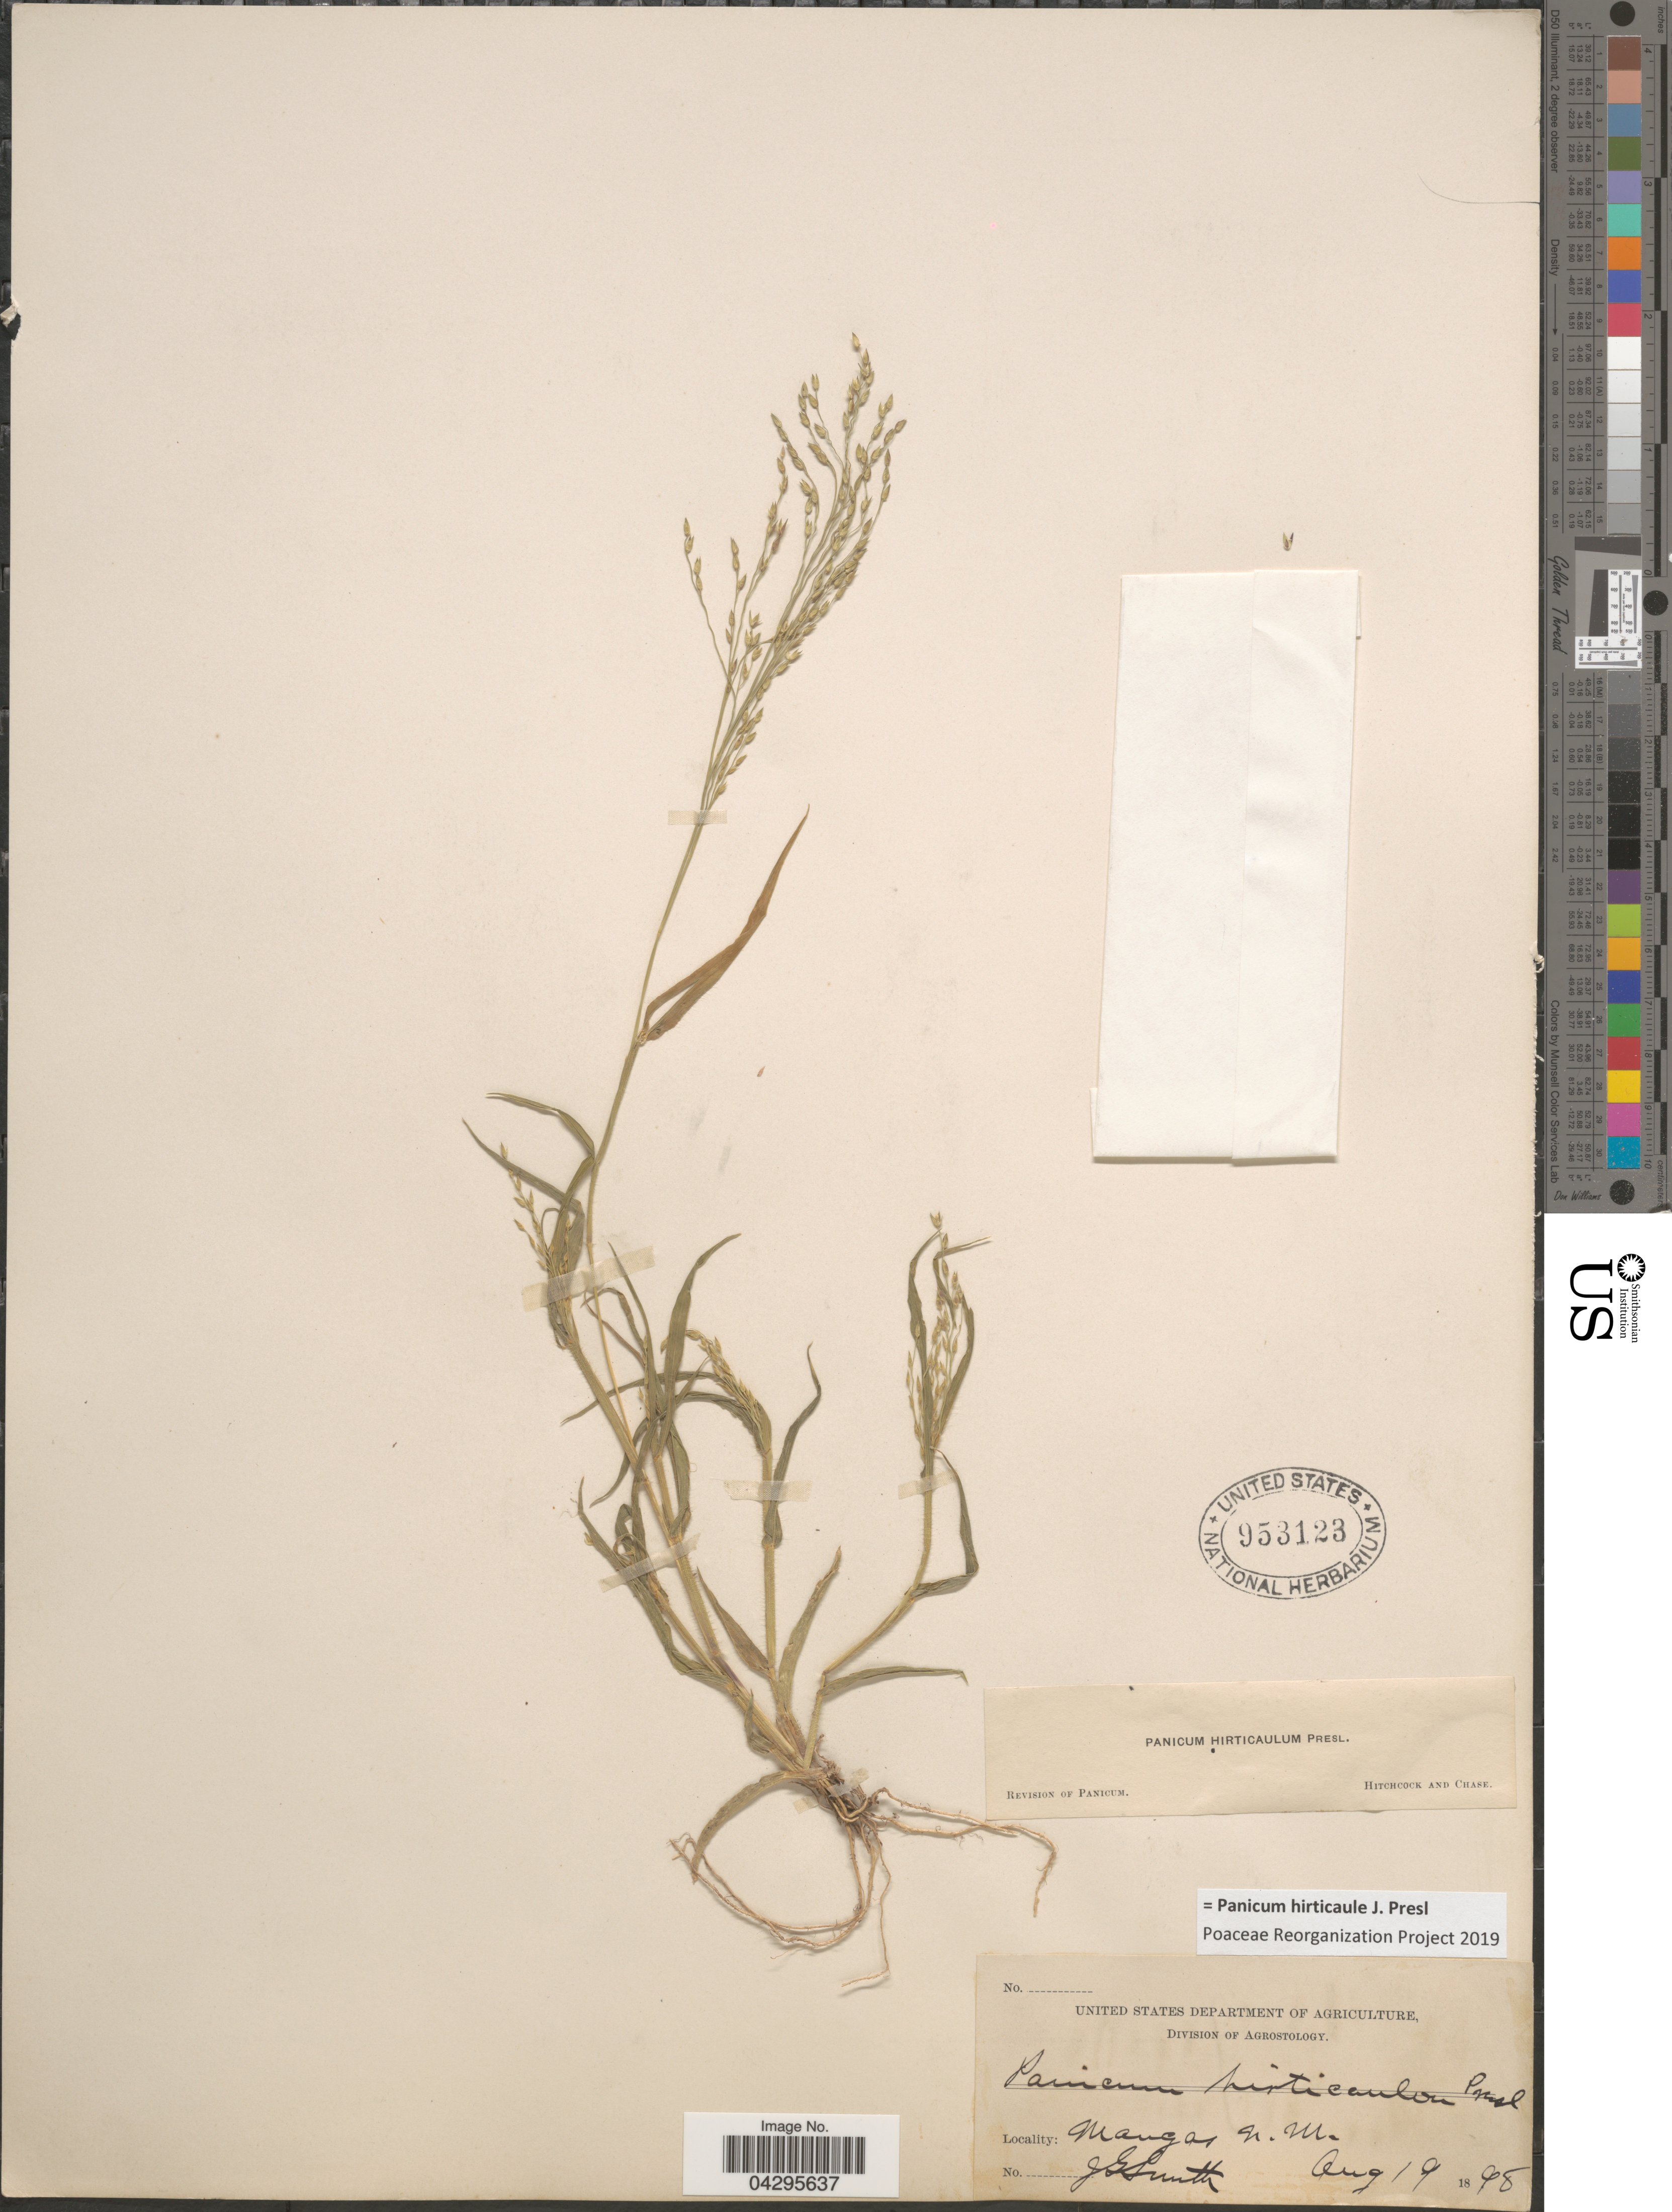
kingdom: Plantae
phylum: Tracheophyta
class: Liliopsida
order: Poales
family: Poaceae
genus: Panicum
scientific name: Panicum hirticaule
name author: J. Presl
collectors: J. G. Smith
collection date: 1898-08-19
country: United States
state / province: New Mexico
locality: Mangas.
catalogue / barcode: US 953123